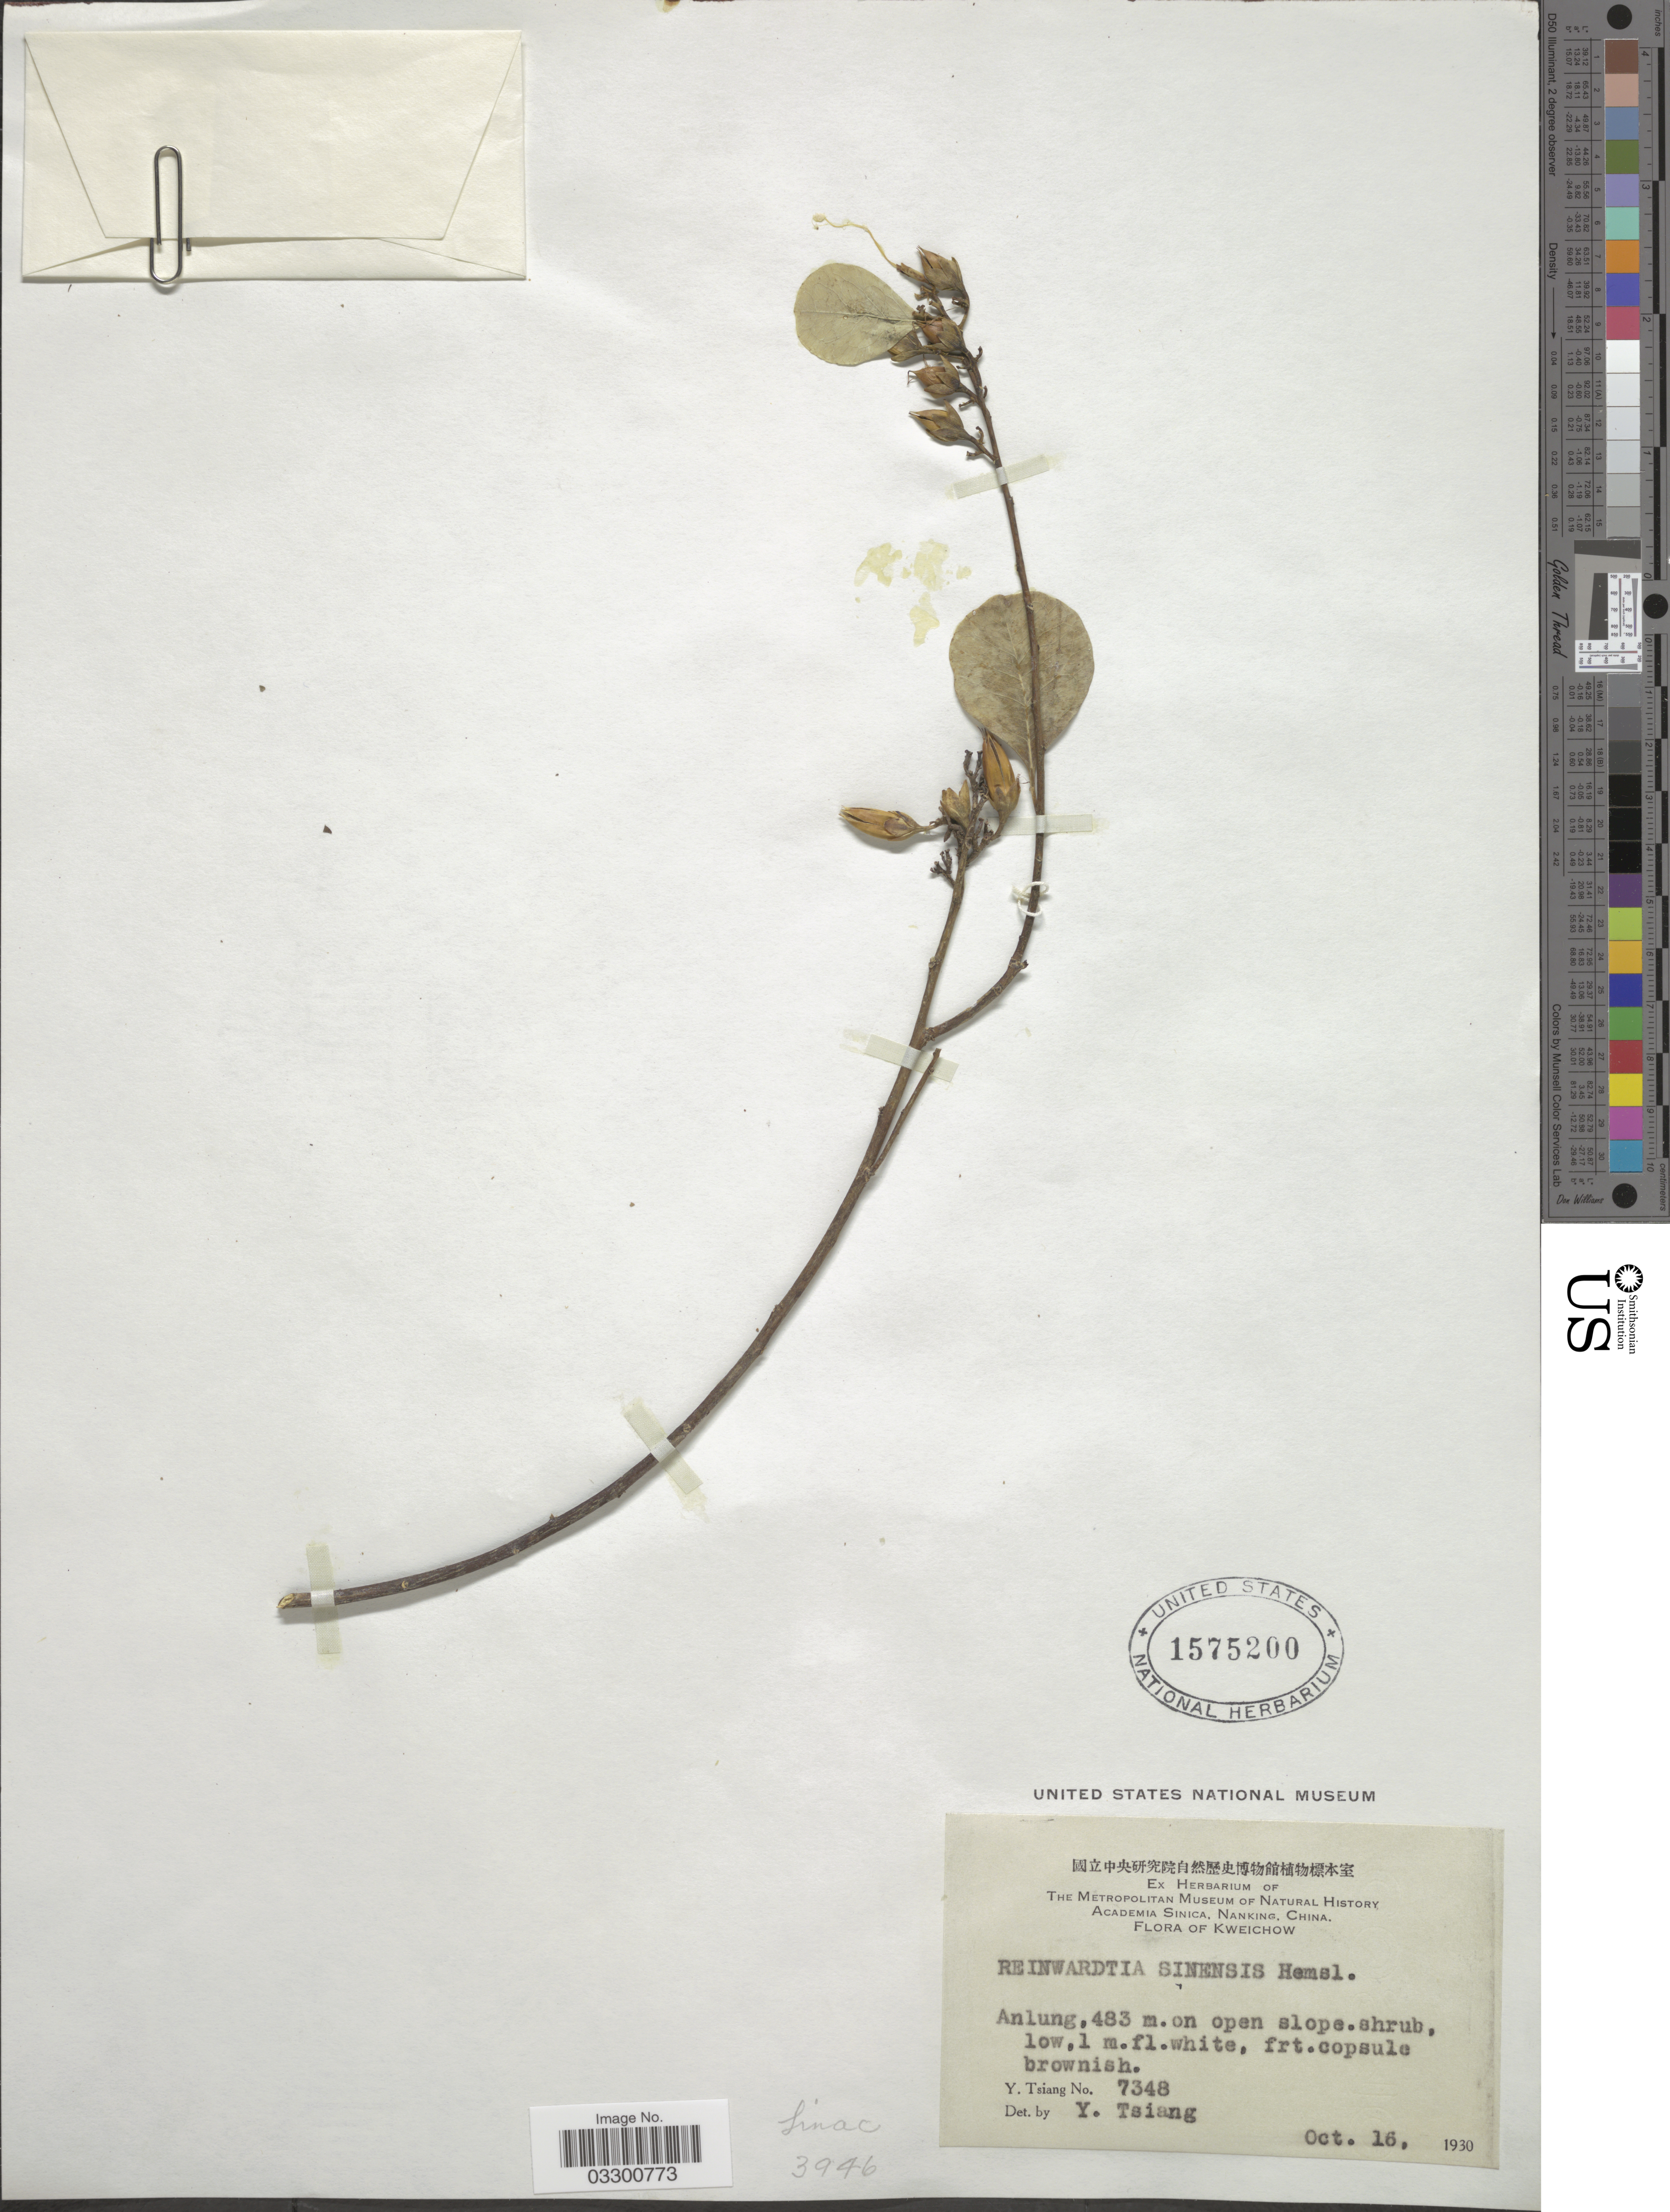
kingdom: Plantae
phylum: Tracheophyta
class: Magnoliopsida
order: Malpighiales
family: Linaceae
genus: Tirpitzia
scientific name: Tirpitzia sinensis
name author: (Hemsl.) Hallier f.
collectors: Y. Tsiang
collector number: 7348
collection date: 1930-10-16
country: China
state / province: Guizhou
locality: Kweichow, Anlung.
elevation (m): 483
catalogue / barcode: US 1575200